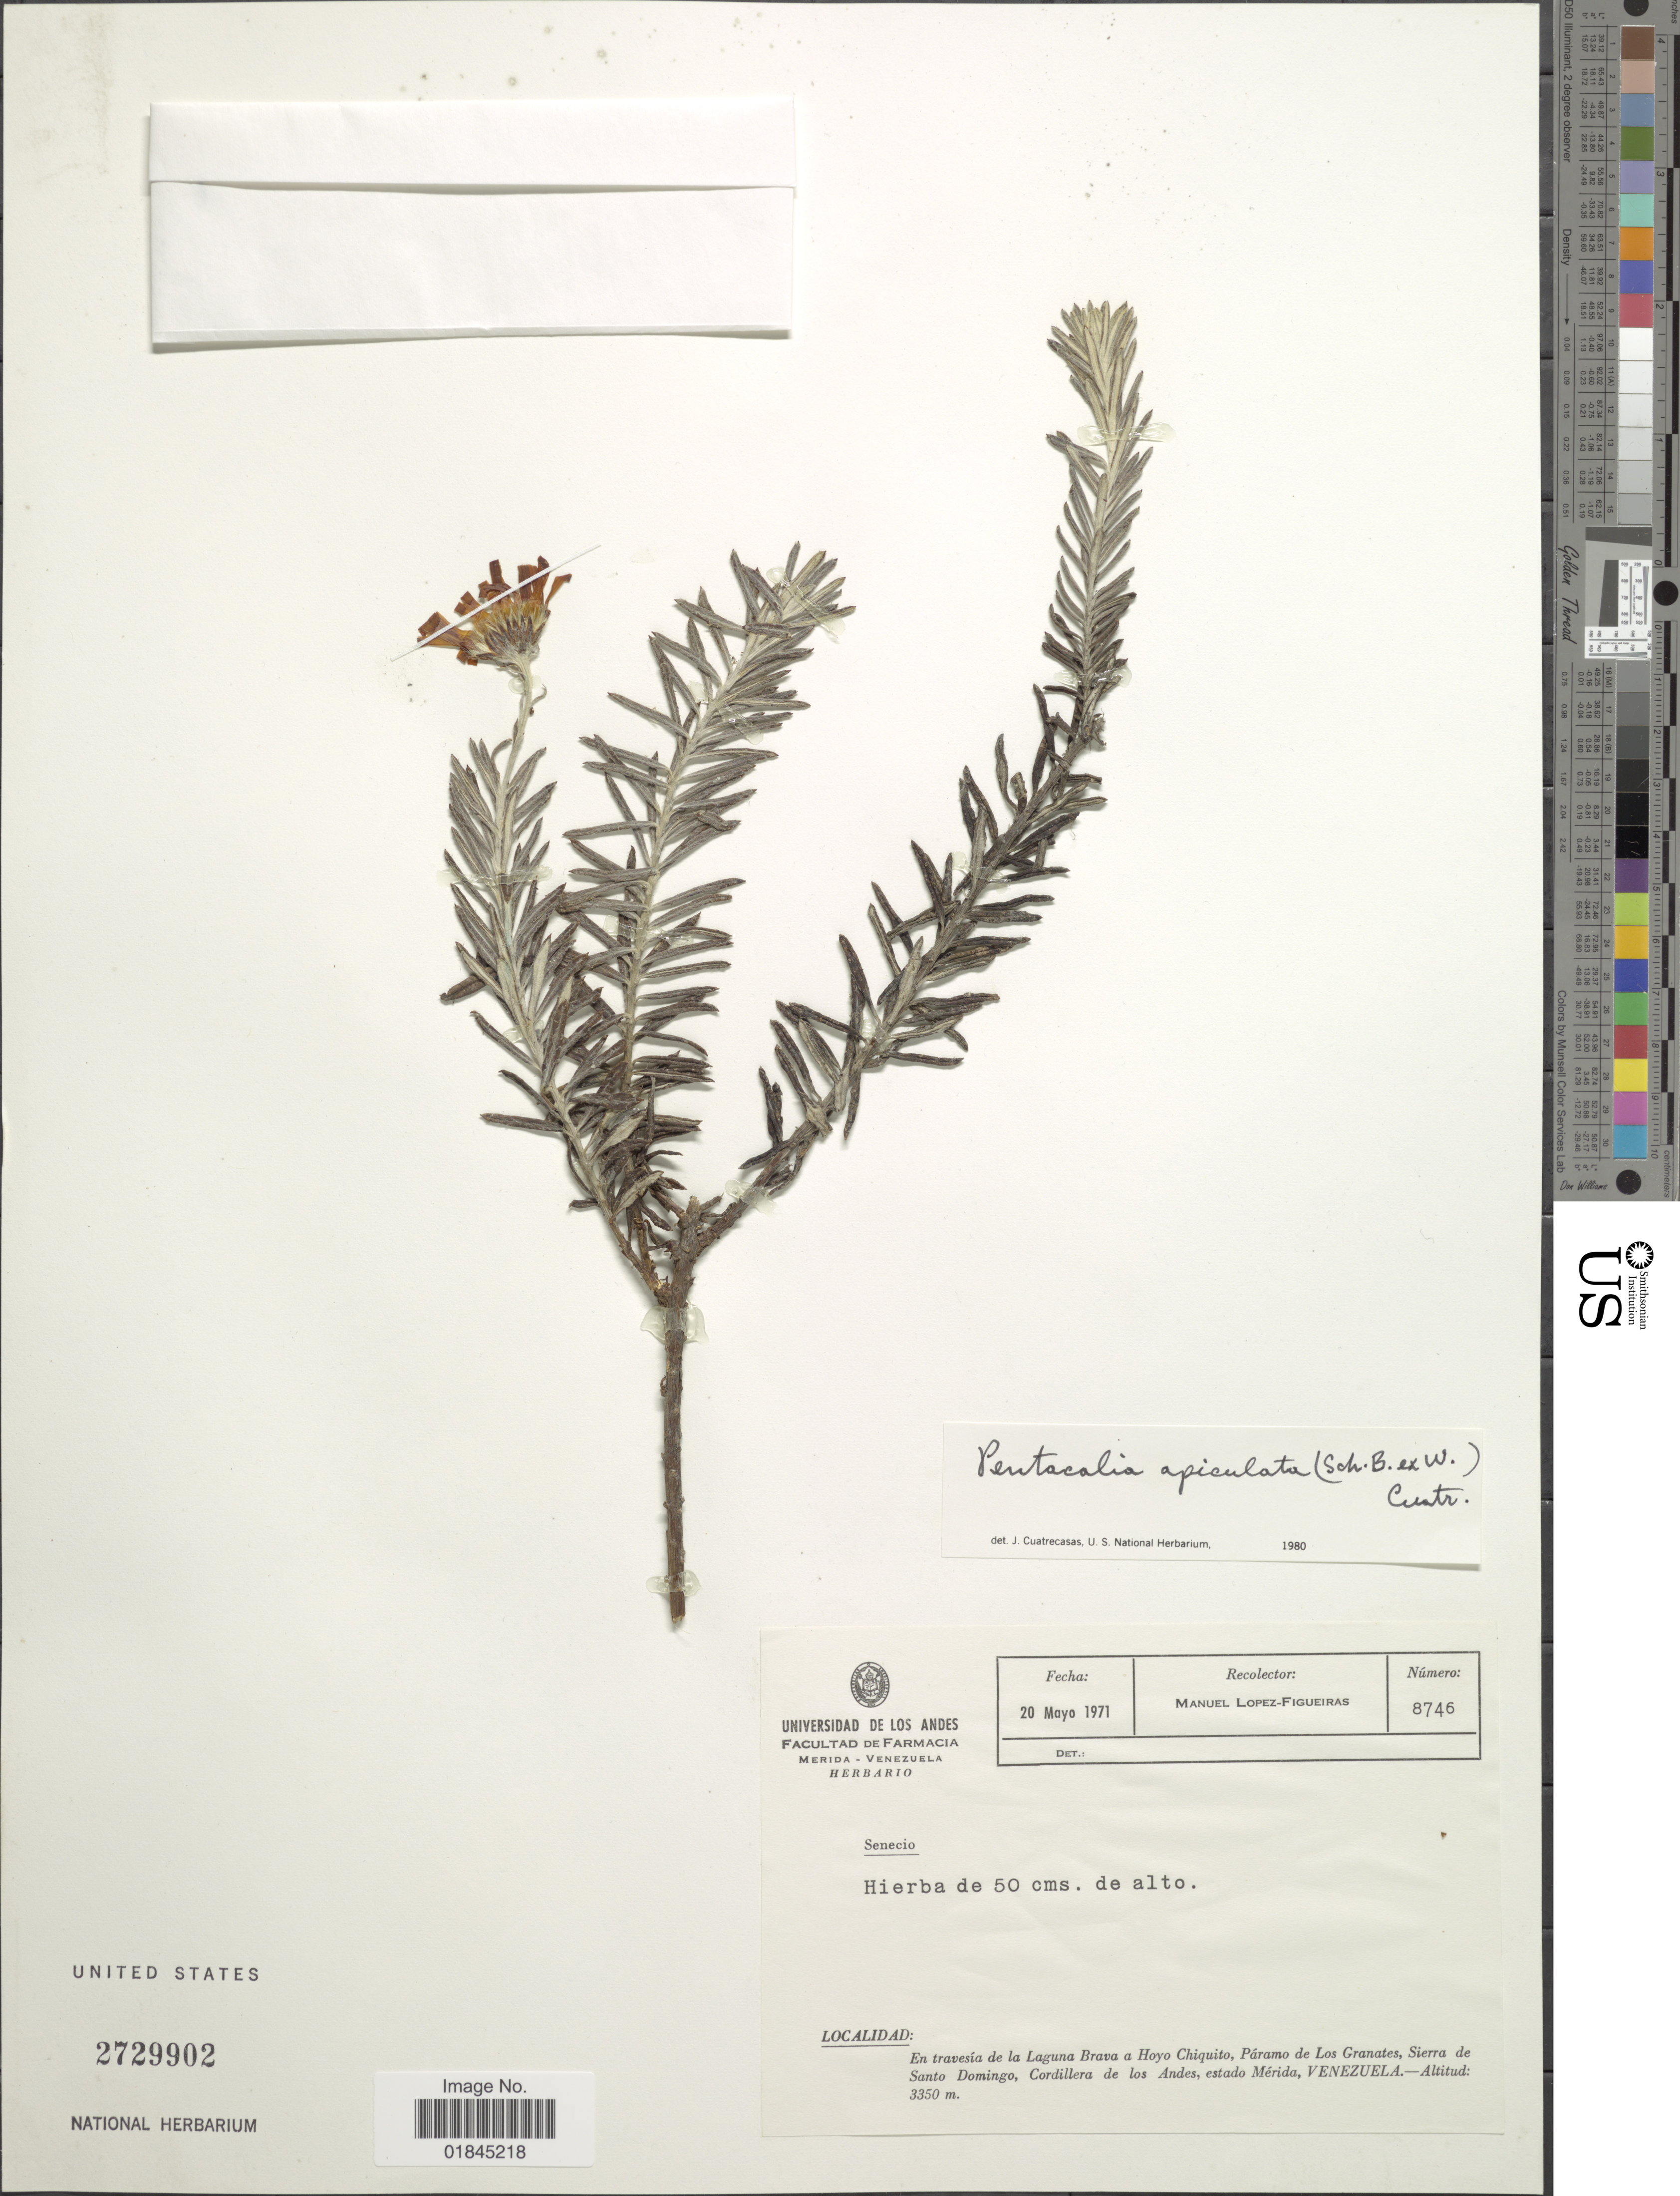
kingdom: Plantae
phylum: Tracheophyta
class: Magnoliopsida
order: Asterales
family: Asteraceae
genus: Pentacalia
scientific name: Pentacalia apiculata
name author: (Sch. Bip. ex Wedd.) Cuatrec.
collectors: M. López Figueiras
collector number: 8746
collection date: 1971-05-20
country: Venezuela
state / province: Mérida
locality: En travesía de la Laguna Brava a Hoyo Chiquito, Páramo de Los Granates, Sierra de Santo Domingo, Cordillera de los Andes, estado Mérida, Venezuela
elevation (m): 3350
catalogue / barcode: US 2729902